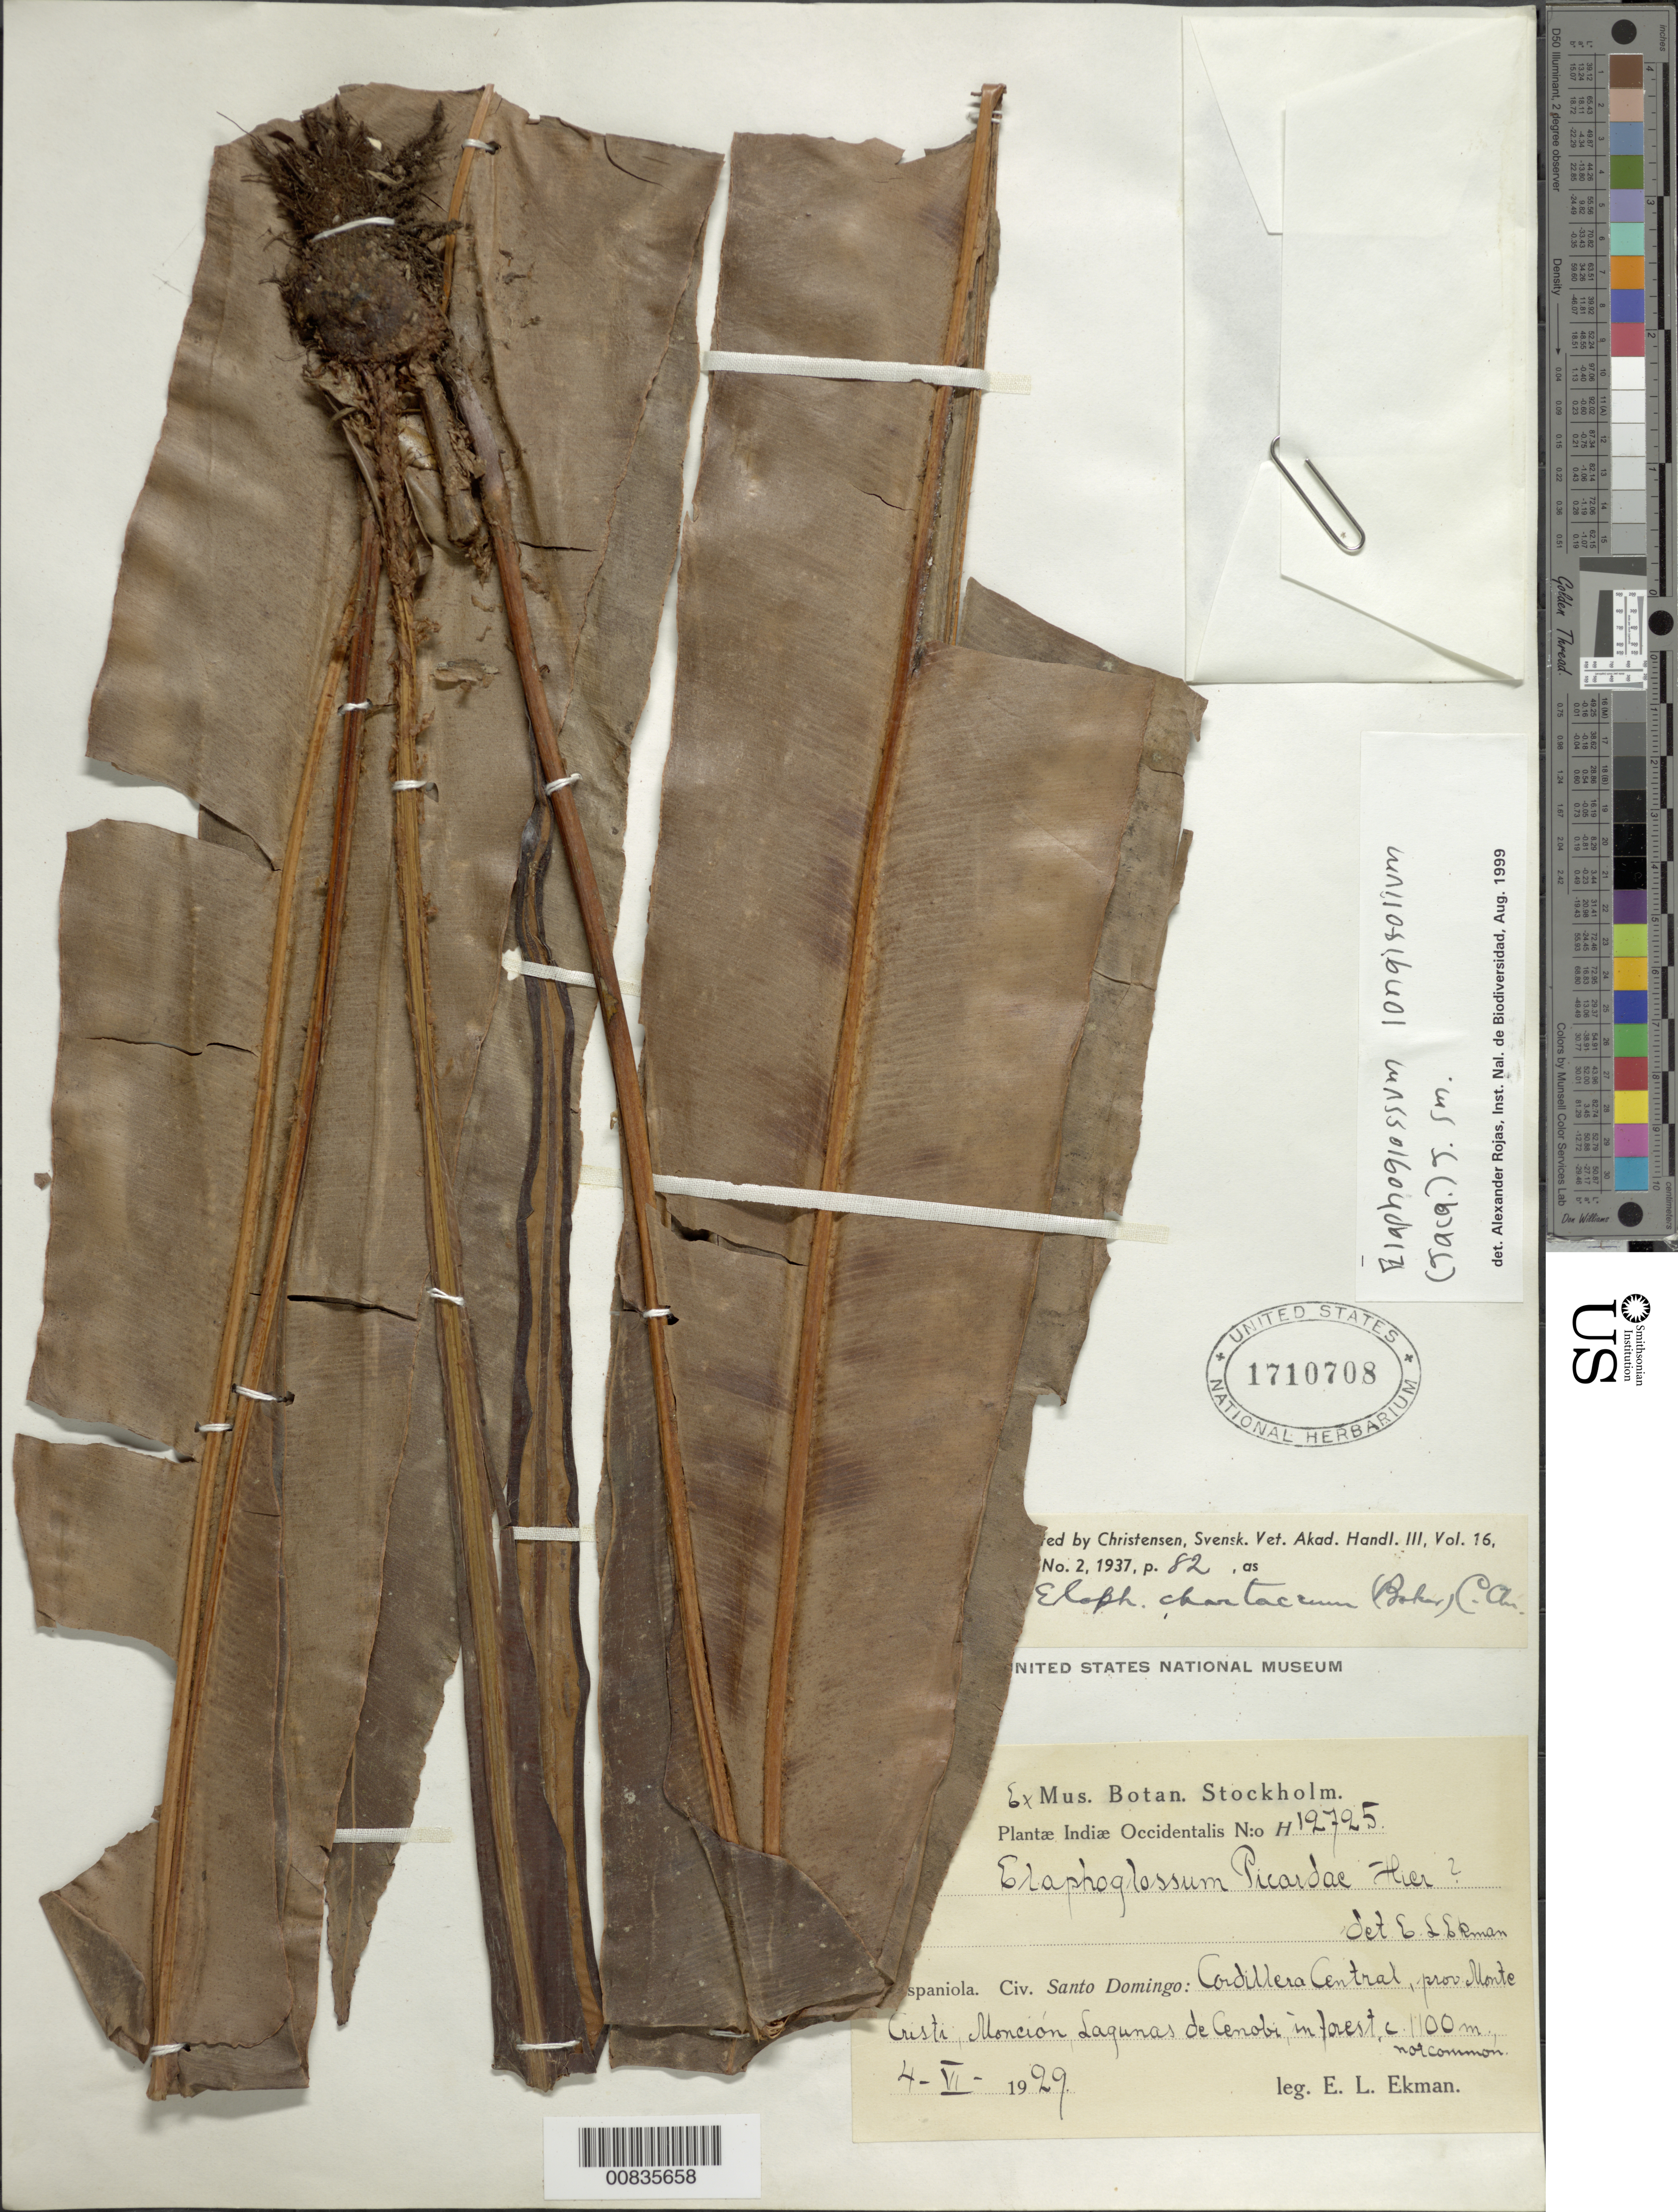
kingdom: Plantae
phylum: Tracheophyta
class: Polypodiopsida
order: Polypodiales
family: Dryopteridaceae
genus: Elaphoglossum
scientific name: Elaphoglossum chartaceum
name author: (Baker ex Jenman) C. Chr.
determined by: Christensen, C. F. A.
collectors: E. L. Ekman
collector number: H 12725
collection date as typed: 04 Jun 1929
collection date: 1929-06-04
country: Dominican Republic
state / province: Monte Cristi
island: Hispaniola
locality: Cordillera Central, Monción, Lagunas de Cenobi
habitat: Fprest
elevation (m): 1100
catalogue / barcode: US 1710708